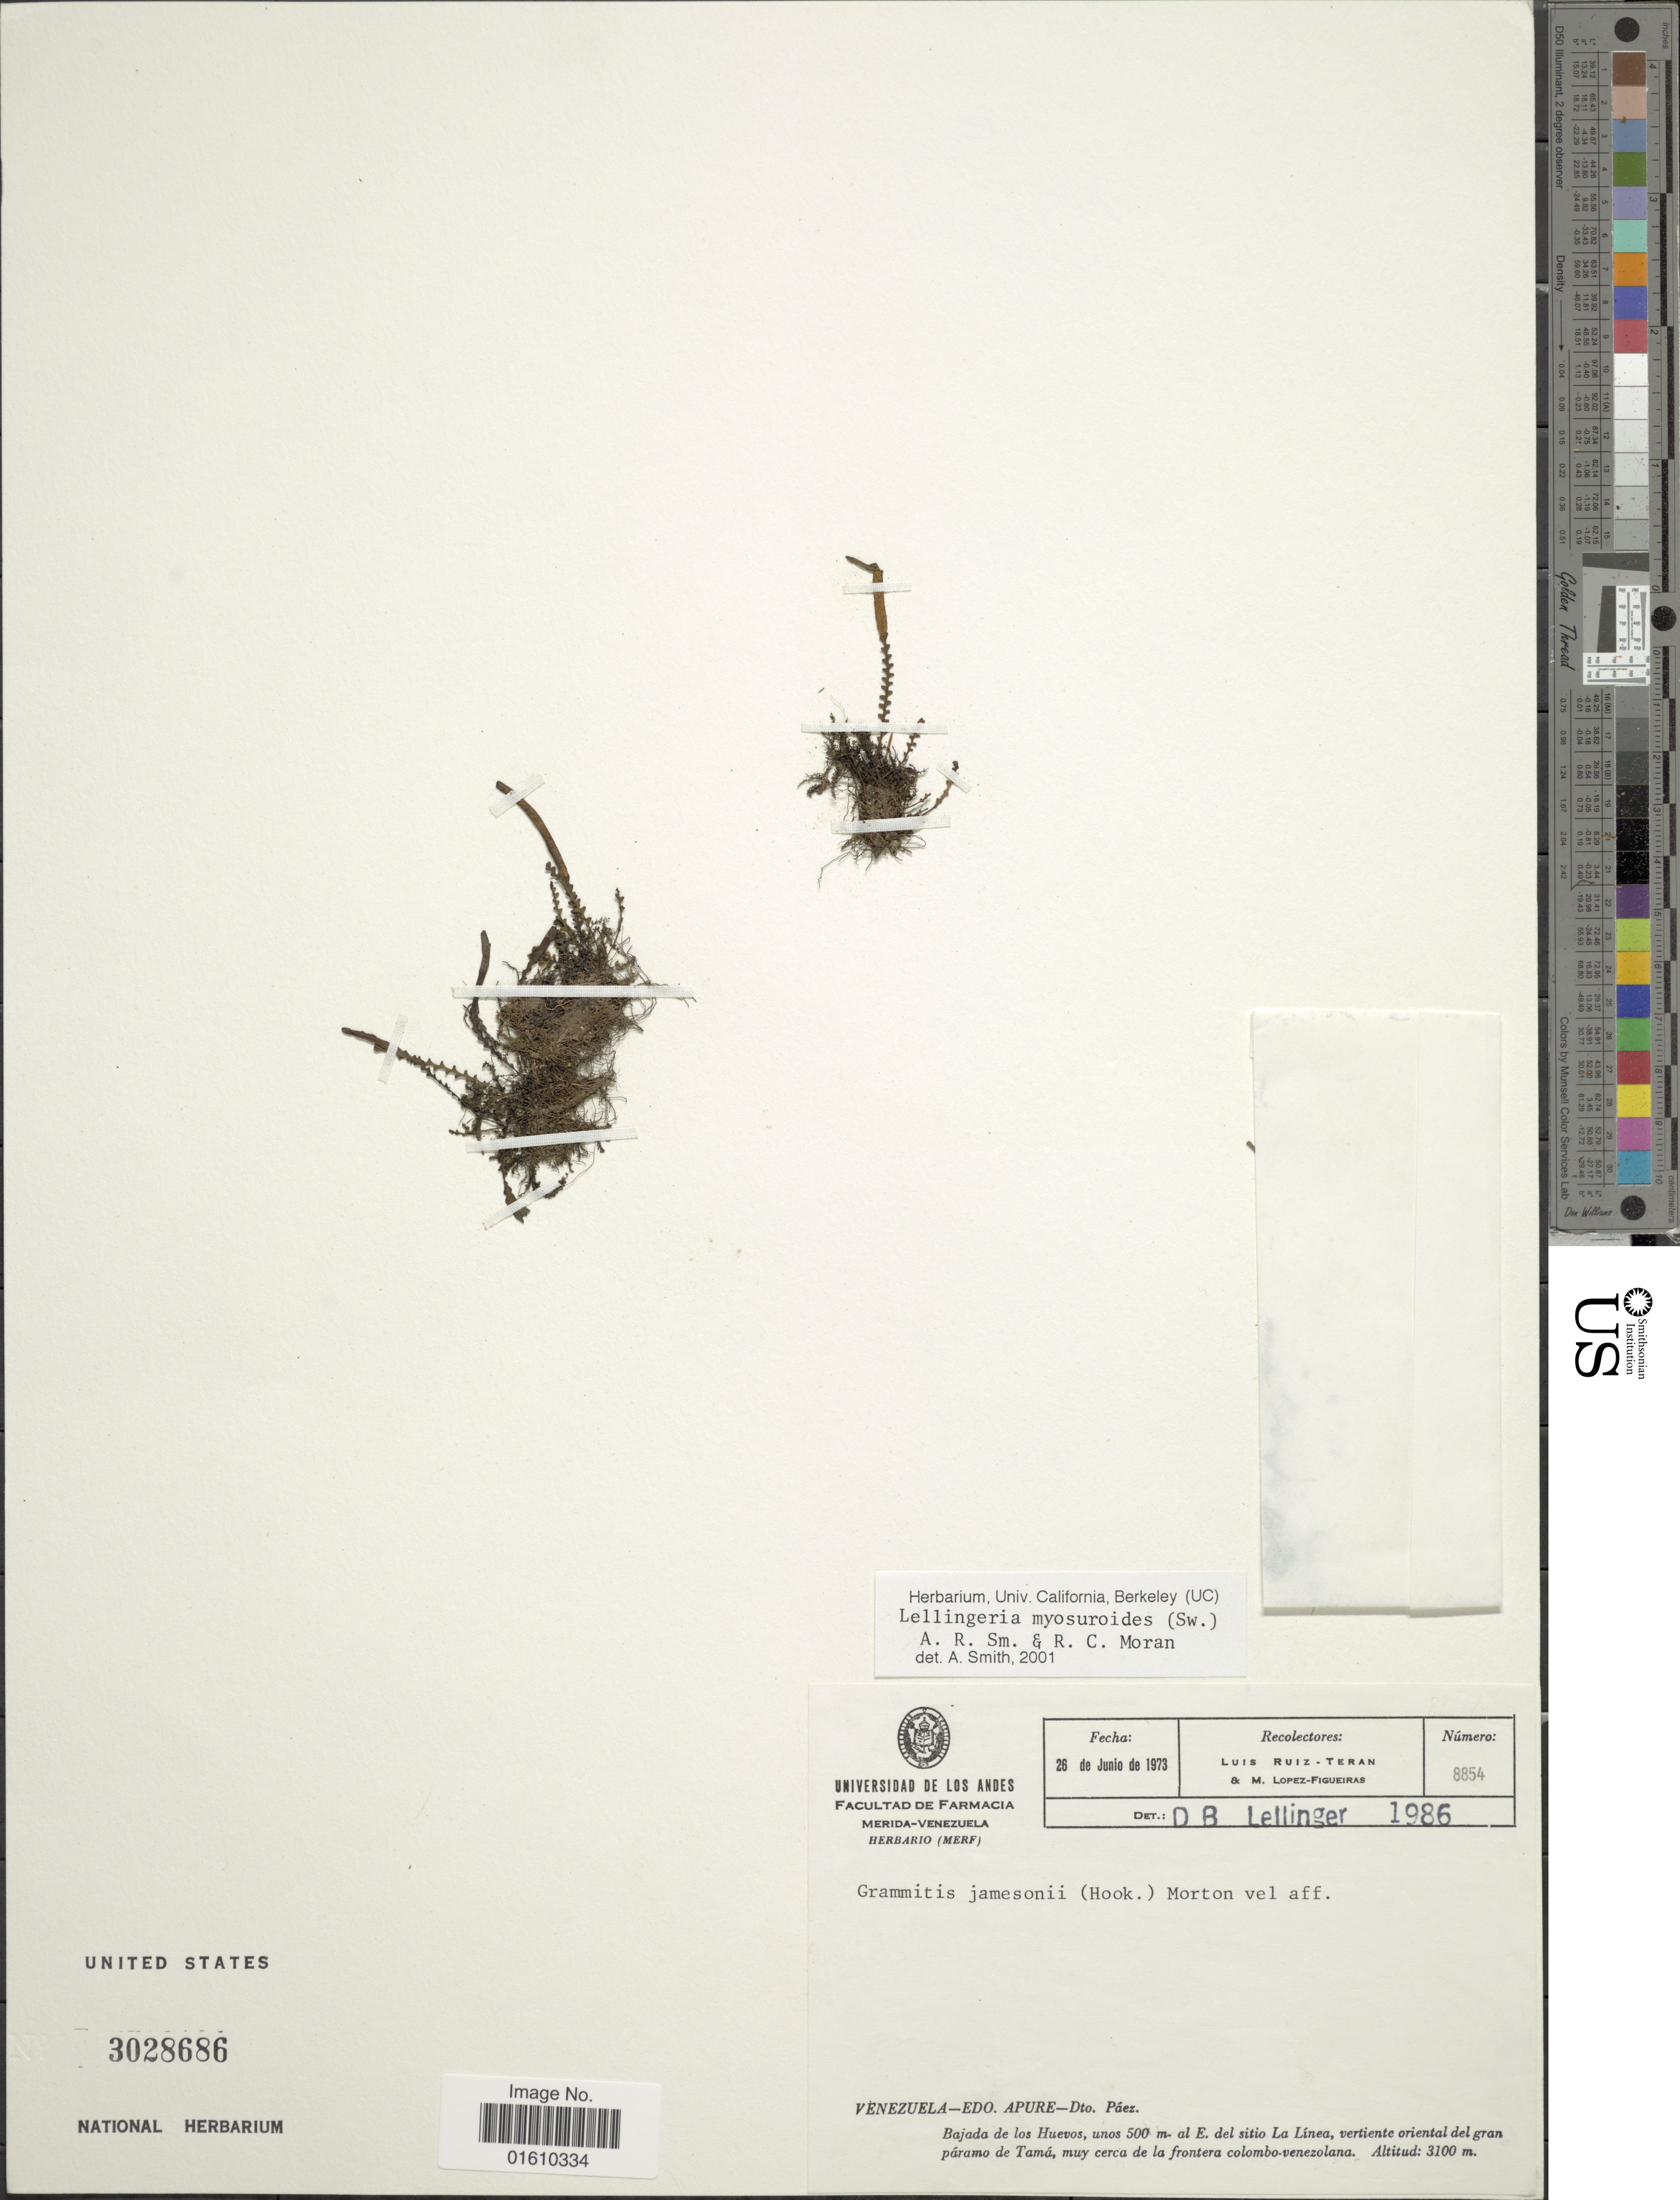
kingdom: Plantae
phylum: Tracheophyta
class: Polypodiopsida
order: Polypodiales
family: Polypodiaceae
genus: Stenogrammitis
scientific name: Stenogrammitis myosuroides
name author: (Sw.) Labiak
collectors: L. E. Ruíz-Terán & M. López Figueiras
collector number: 8854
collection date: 1973-06-26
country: Venezuela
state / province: Apure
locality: Dto. Páez, Bajada de los Huevos, unos 500 m. al E. del sitio La Línea, vertiente oriental del gran páramo de Tamá, muy cerca de la frontera colombo-venezolana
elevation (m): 3100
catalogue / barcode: US 3028686